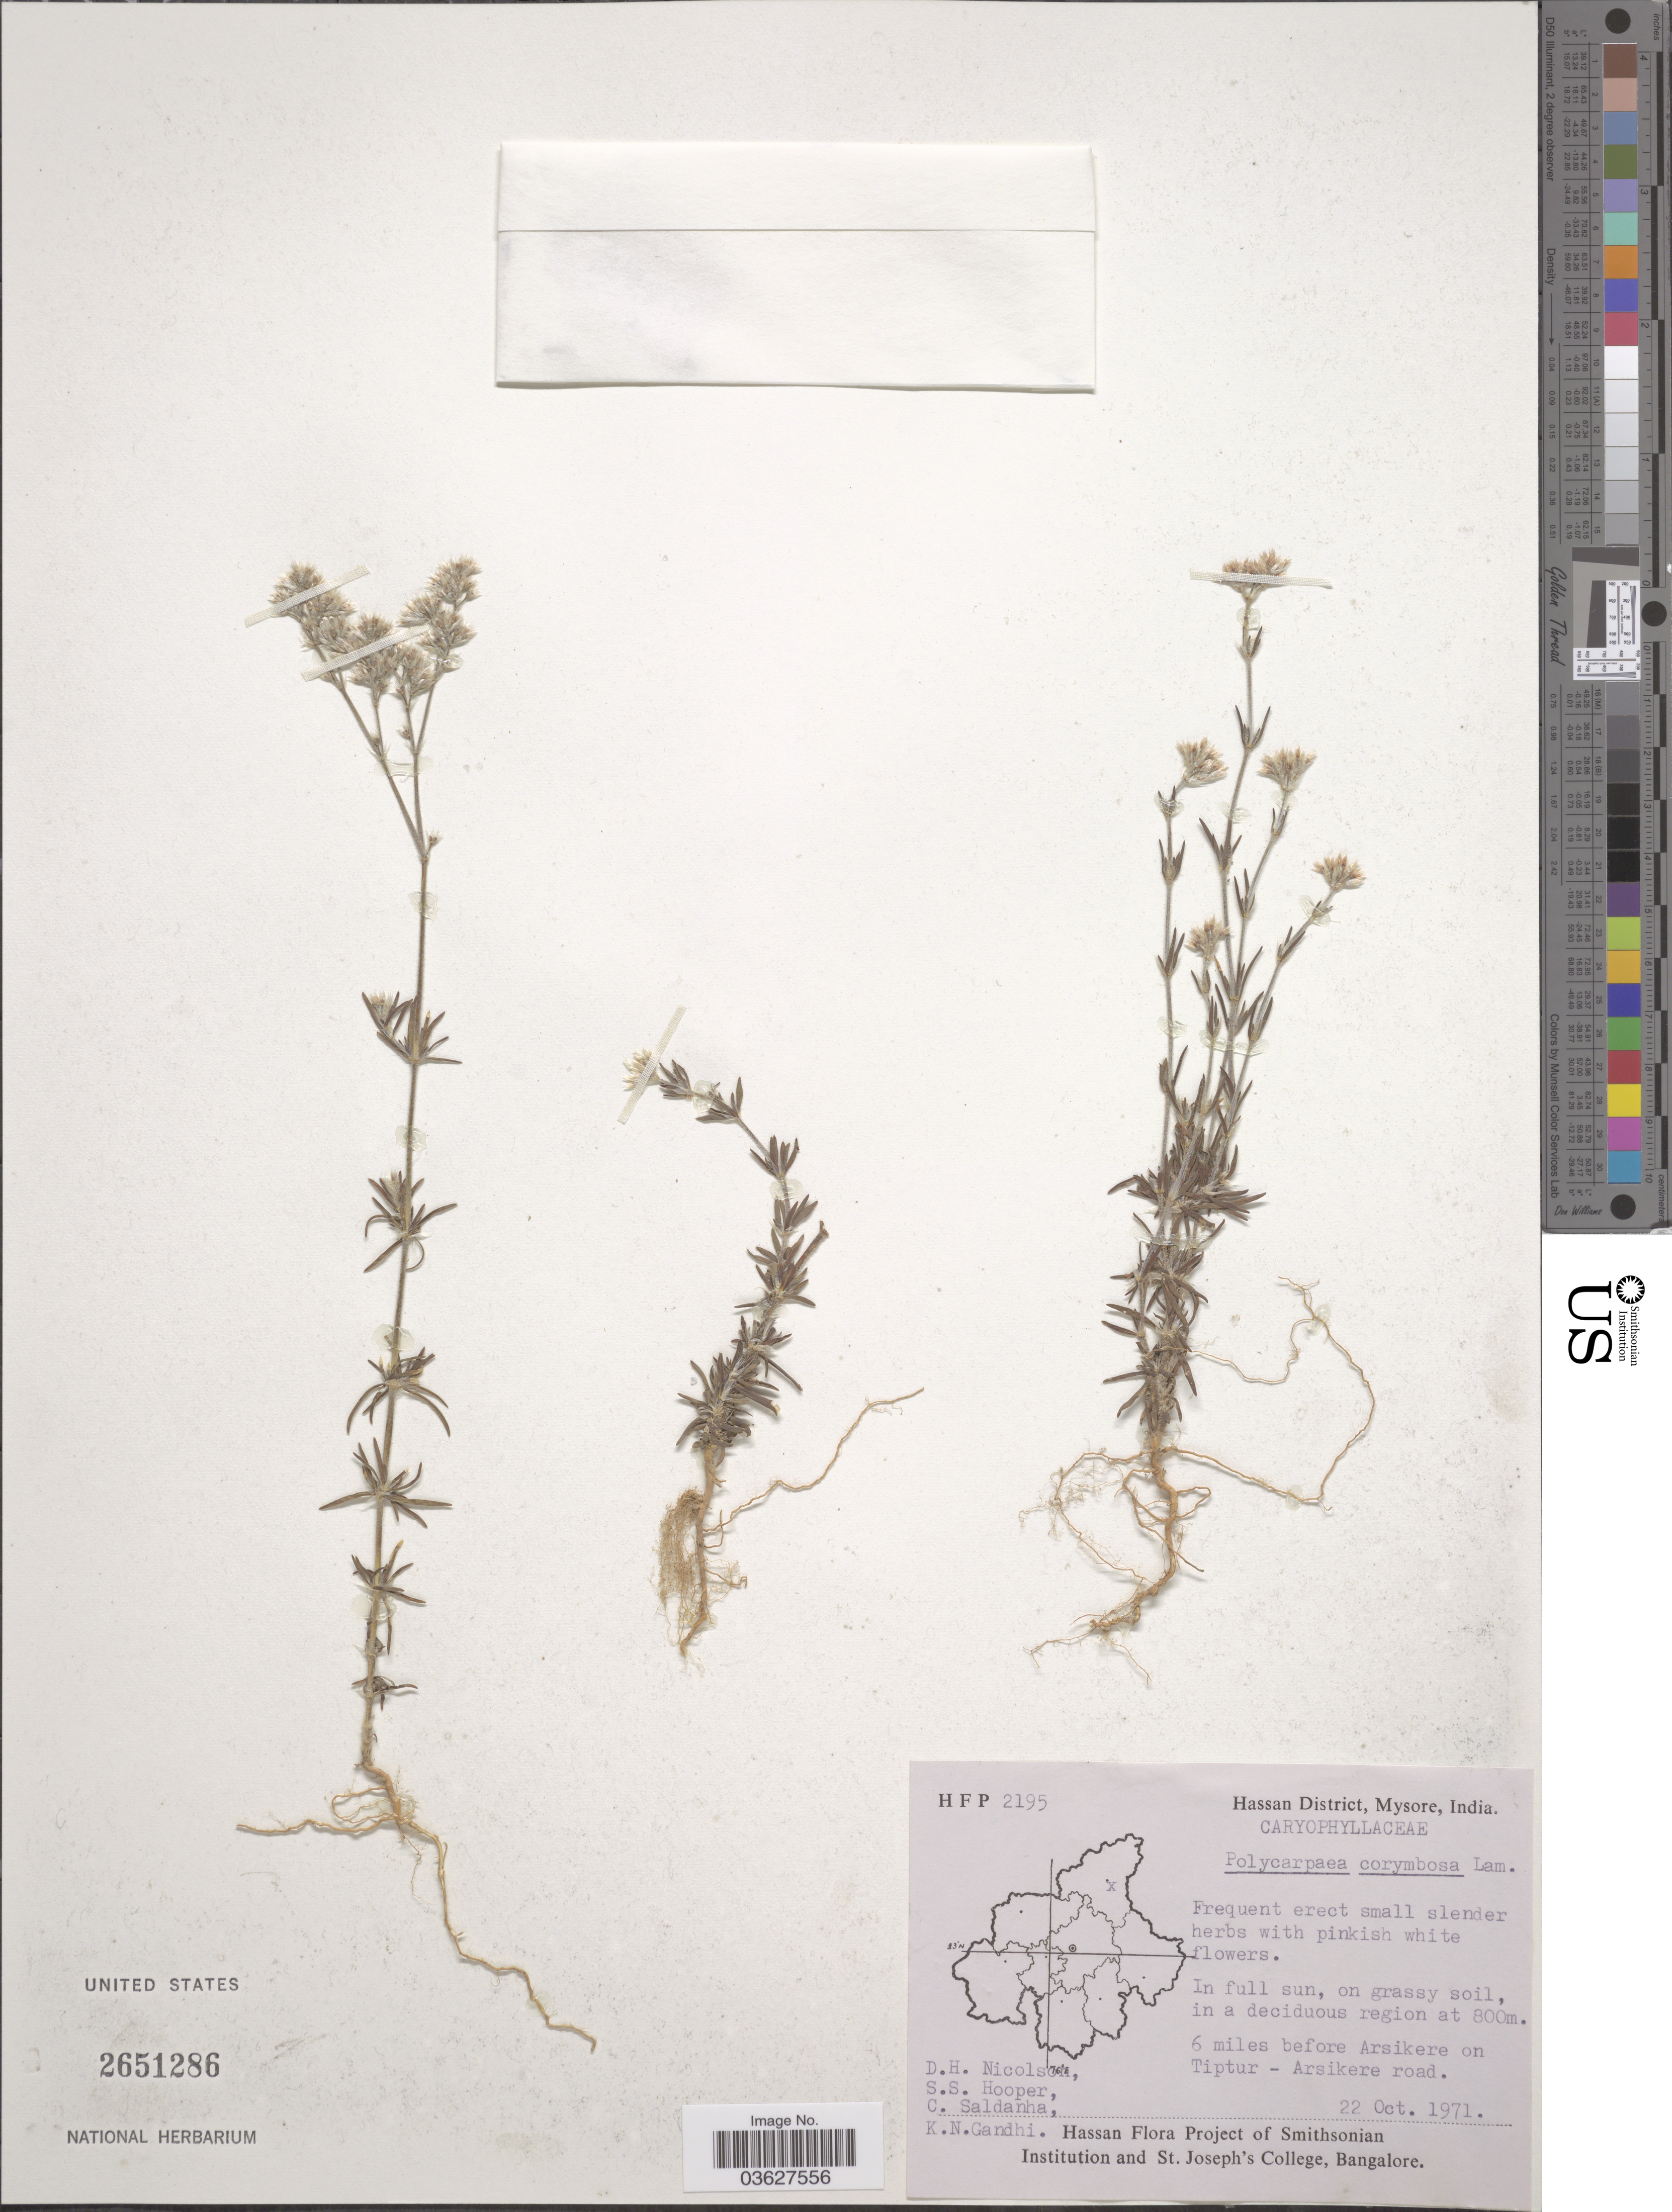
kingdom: Plantae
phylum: Tracheophyta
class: Magnoliopsida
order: Caryophyllales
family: Caryophyllaceae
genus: Polycarpaea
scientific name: Polycarpaea corymbosa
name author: (L.) Lam.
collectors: D. H. Nicolson, S. S. Hooper, C. Saldanha & K. N. Gandhi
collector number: HFP 2195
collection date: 1971-10-22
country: India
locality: Hassan District, Mysore. 6 miles before Arsikere on Tiptur - Arsikere road.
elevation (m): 800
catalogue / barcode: US 2651286